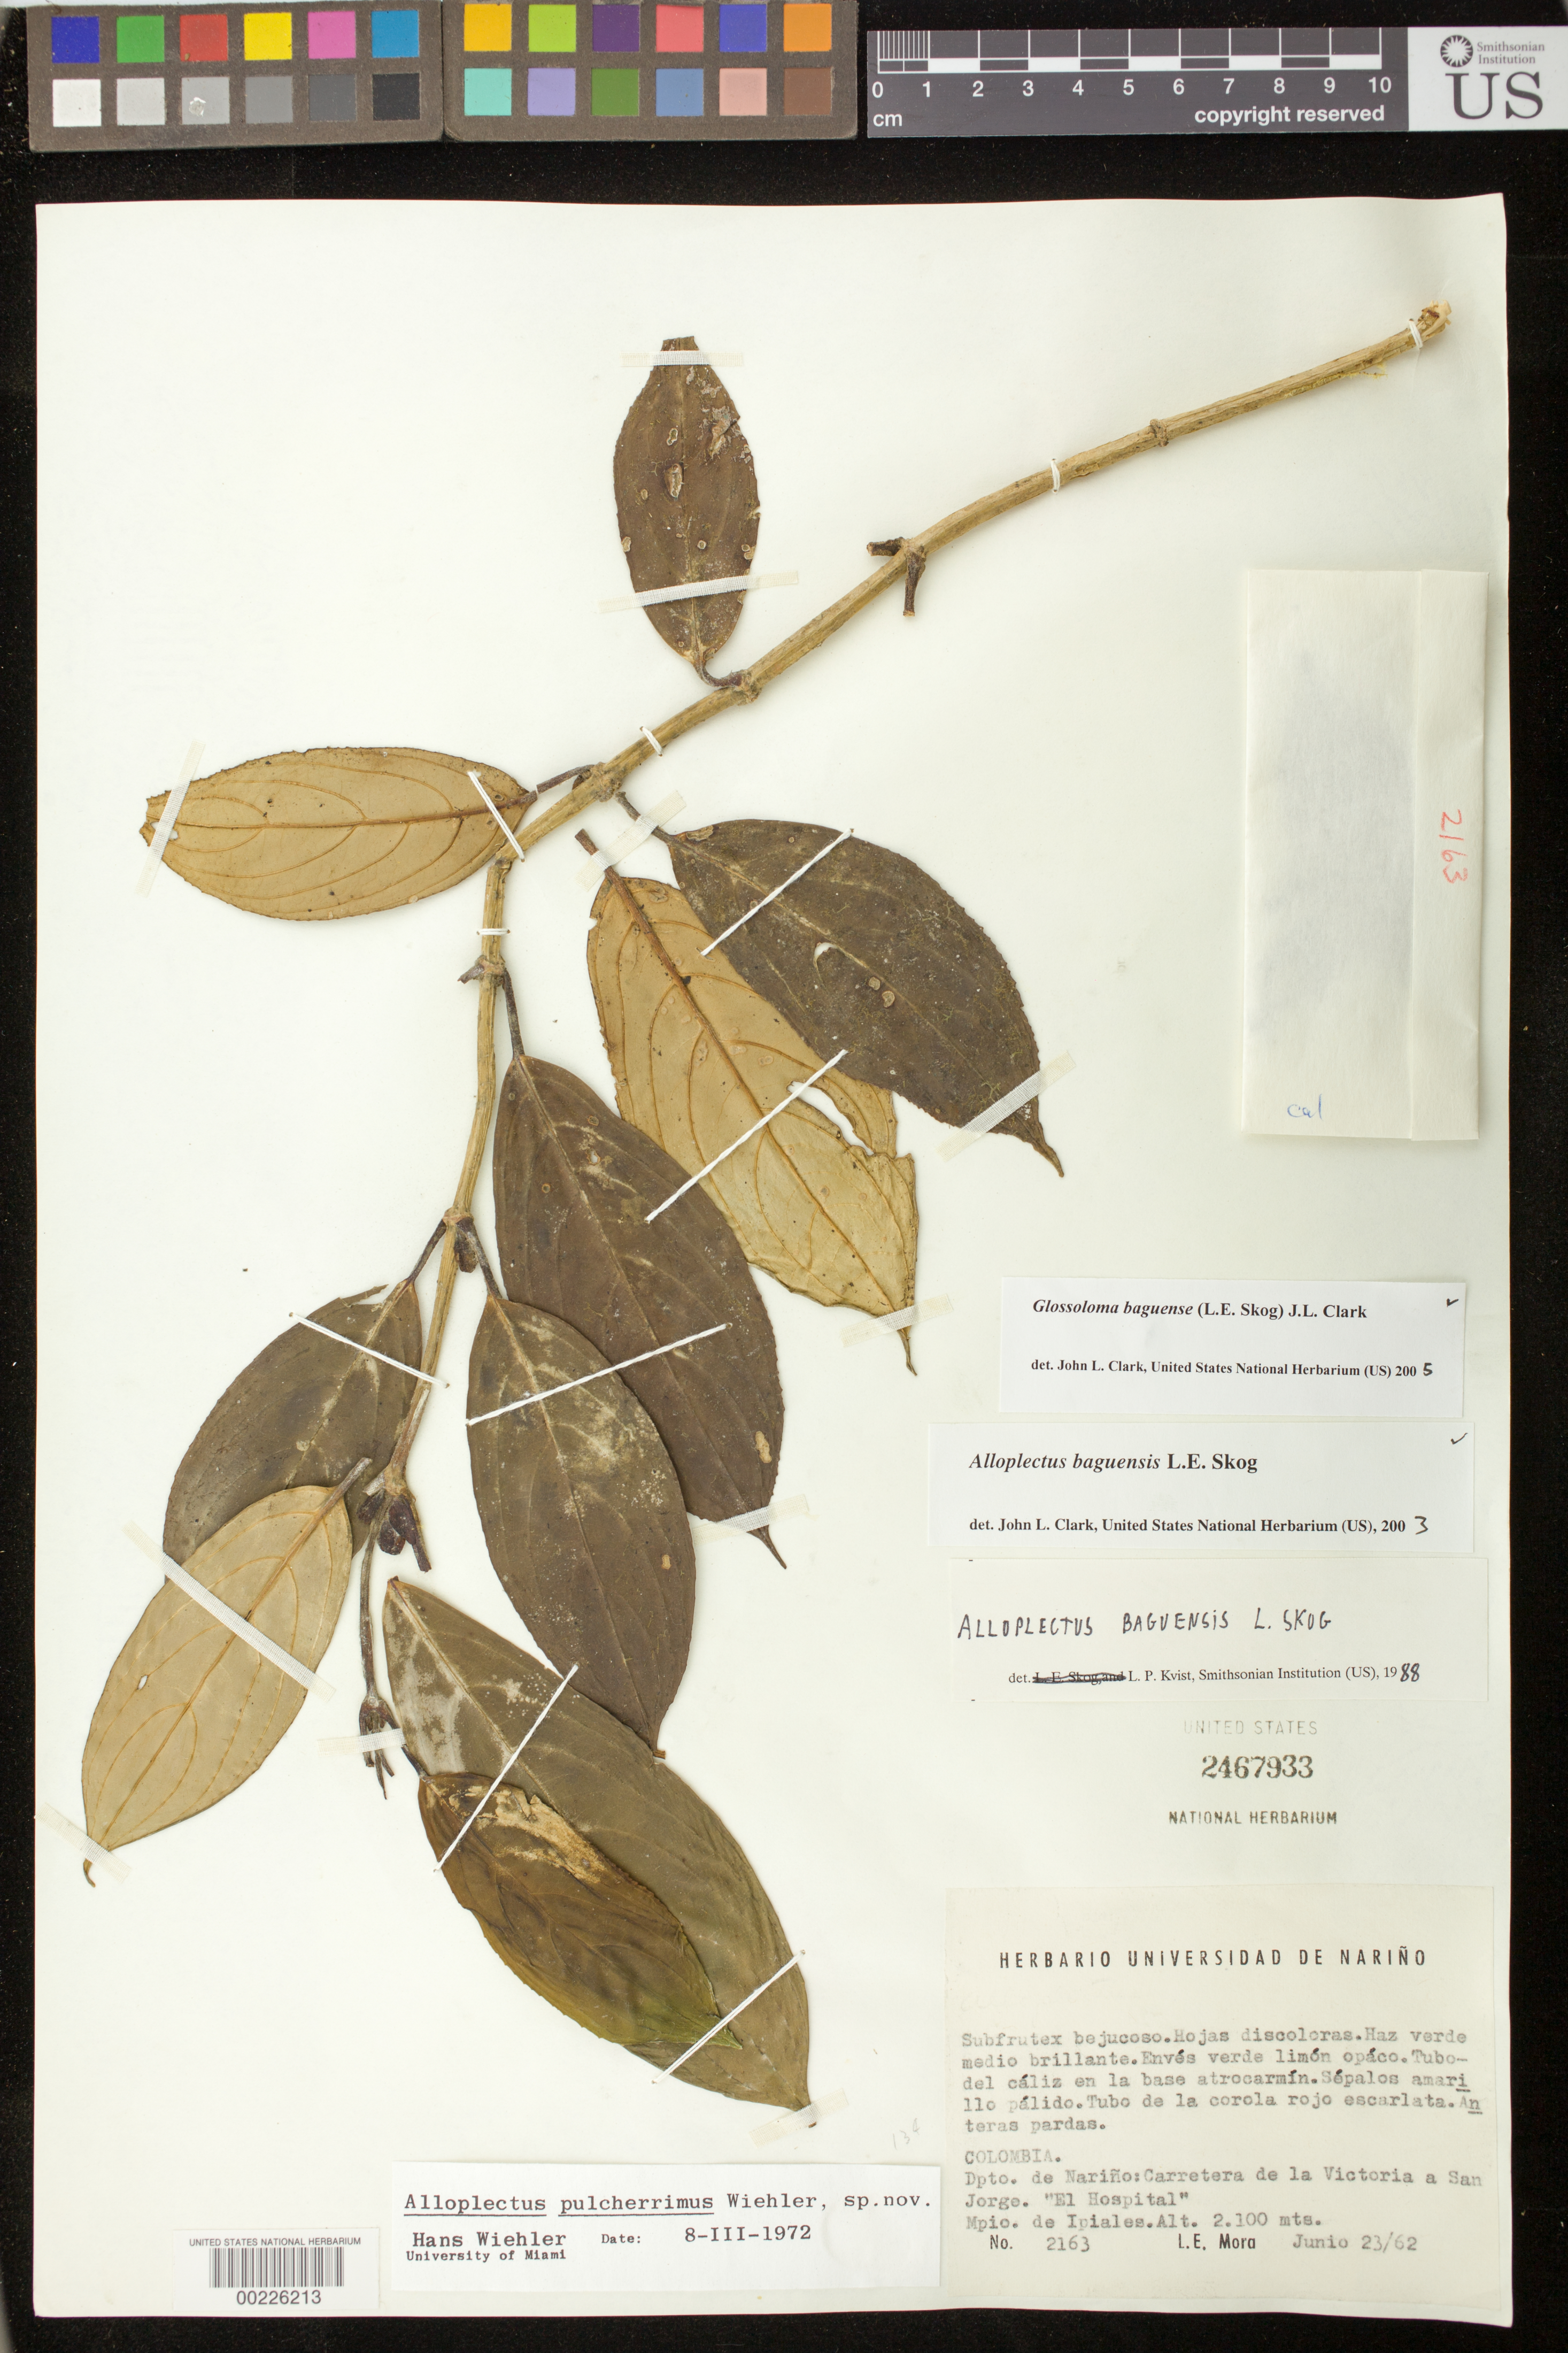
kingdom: Plantae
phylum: Tracheophyta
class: Magnoliopsida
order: Lamiales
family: Gesneriaceae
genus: Glossoloma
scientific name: Glossoloma baguense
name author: (L.E. Skog) J.L. Clark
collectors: L. Mora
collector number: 2163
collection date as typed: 23 Jun 1962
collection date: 1962-06-23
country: Colombia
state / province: Nariño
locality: Carretera de la Victoria a San Jorge, "El Hospital"; mpio. de Ipiales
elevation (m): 2100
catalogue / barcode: US 2467933